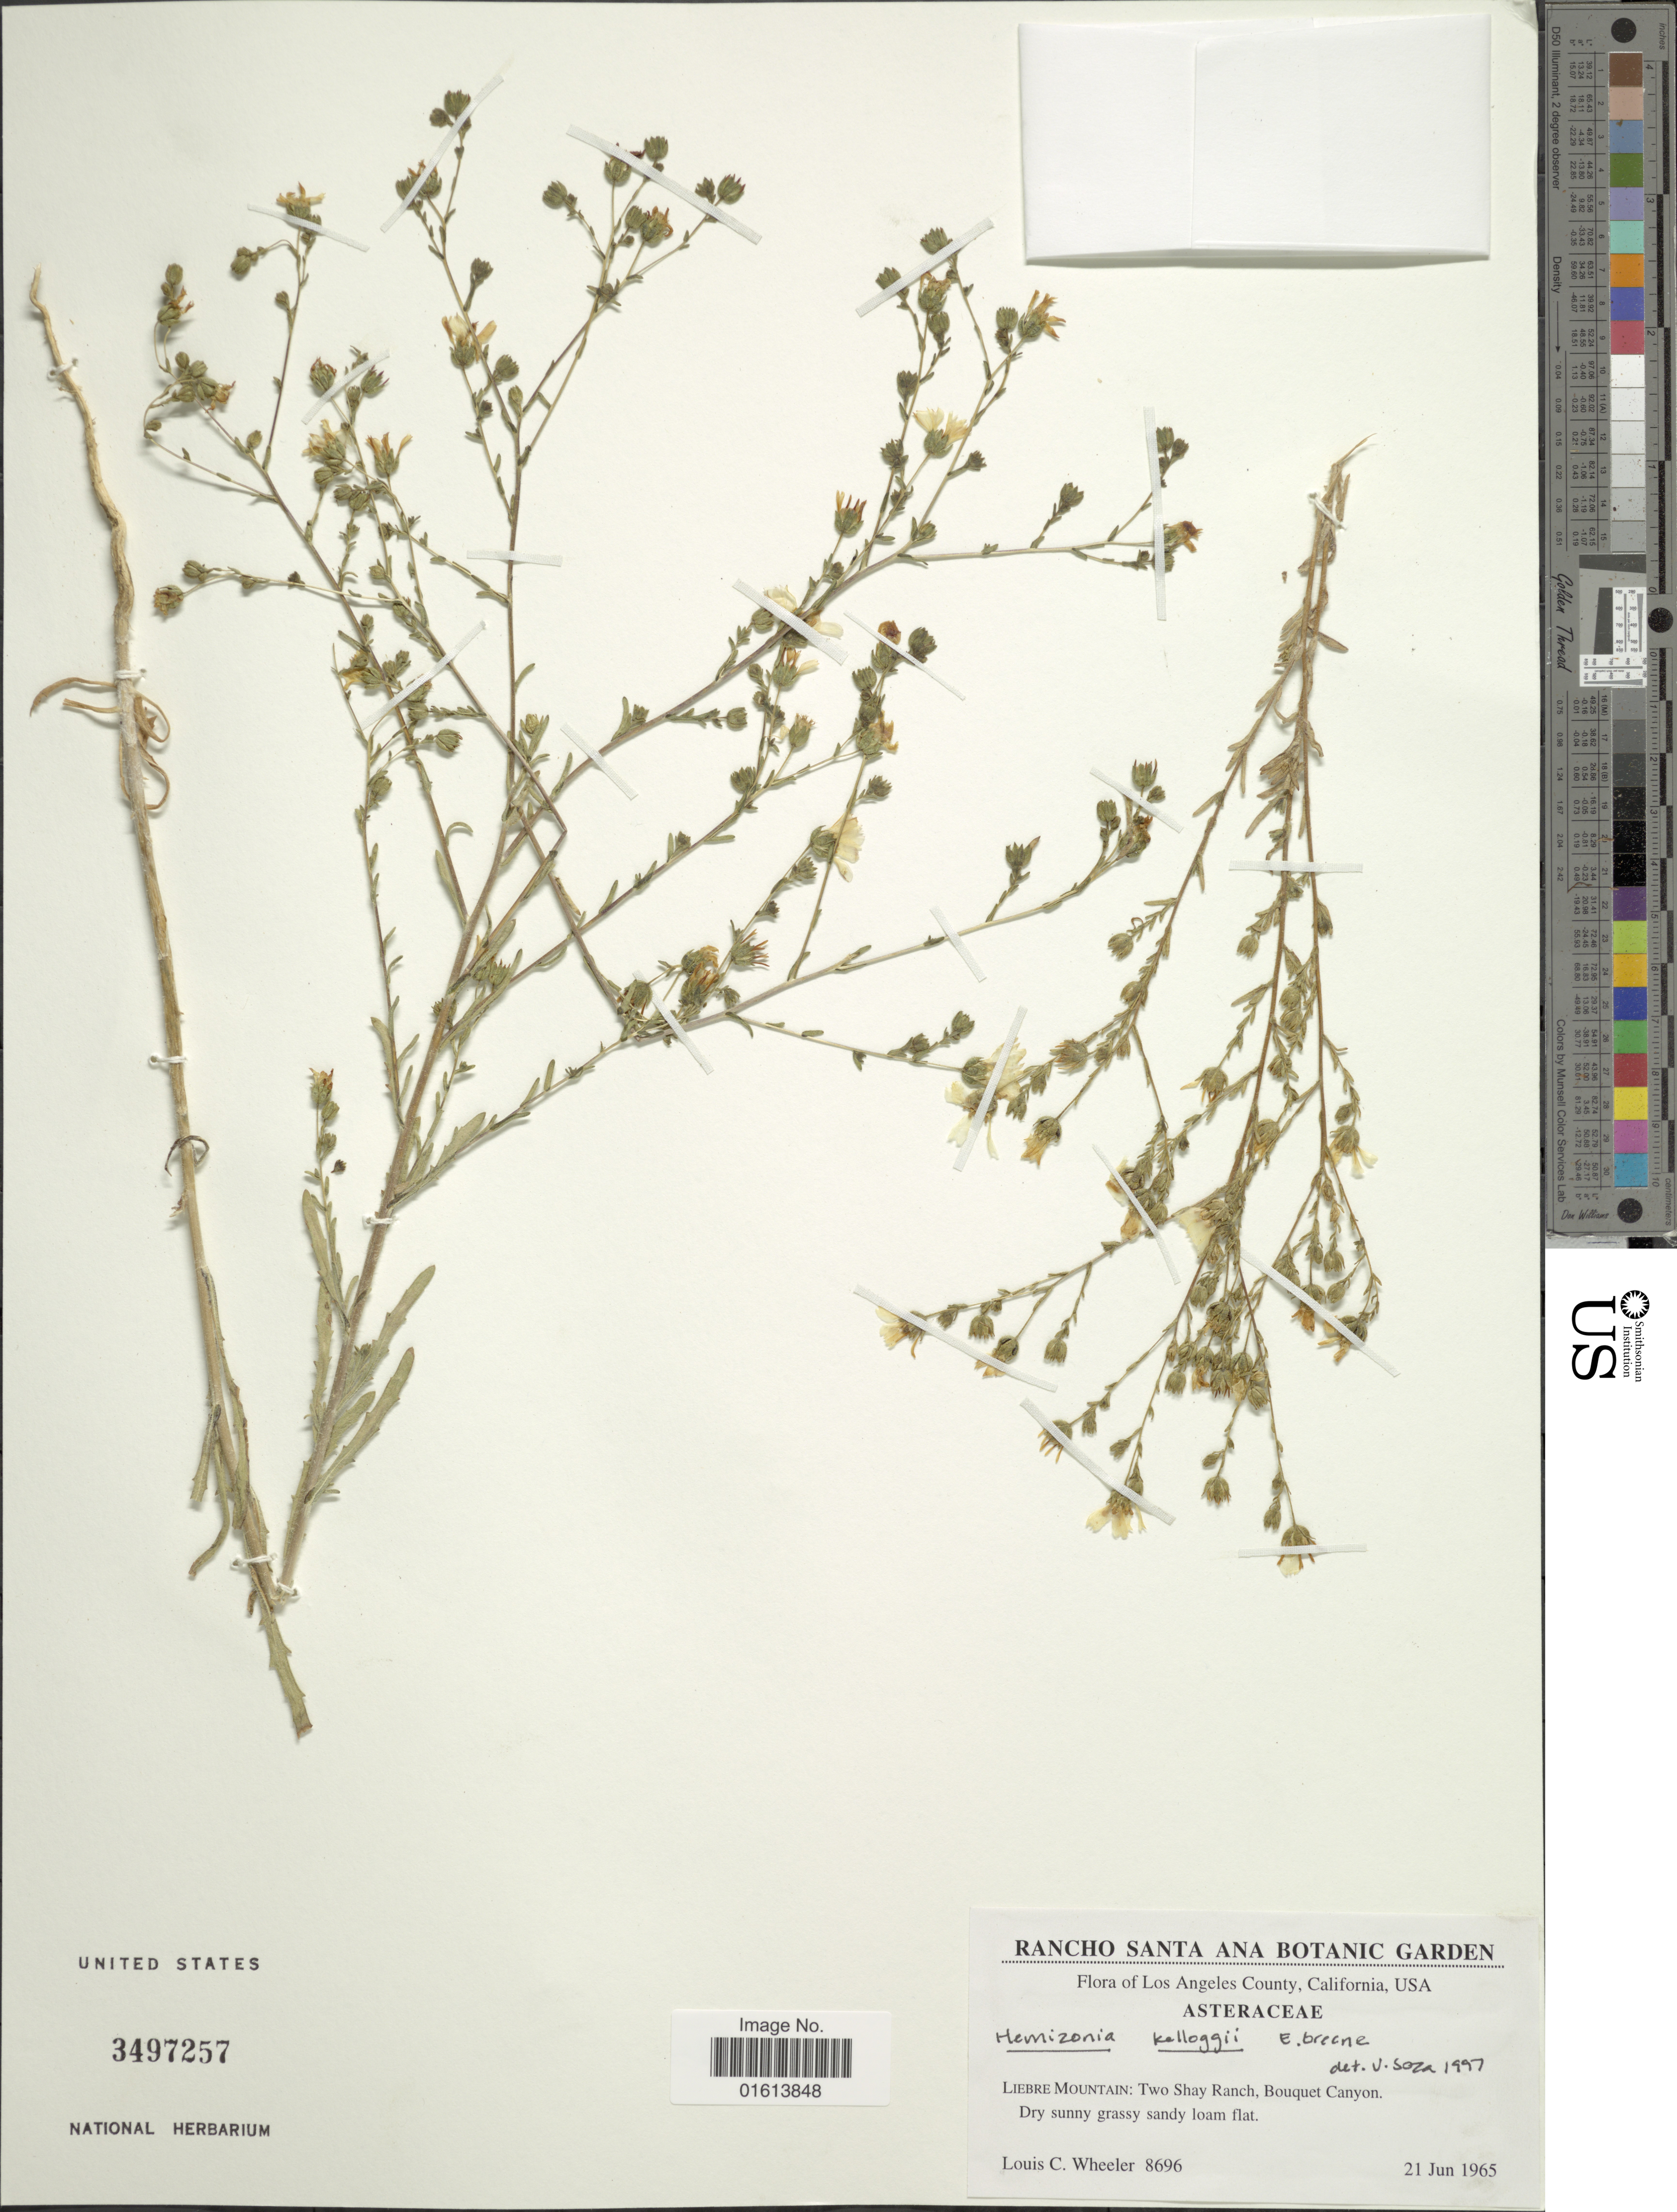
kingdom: Plantae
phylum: Tracheophyta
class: Magnoliopsida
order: Asterales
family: Asteraceae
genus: Deinandra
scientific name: Deinandra kelloggii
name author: (Greene) Greene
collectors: L. C. Wheeler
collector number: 8696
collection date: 1965-06-21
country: United States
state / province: California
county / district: Los Angeles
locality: Los Angeles County, California, USA. Liebre Mountain: Two Shay Ranch, Bouquet Canyon.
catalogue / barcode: US 3497257